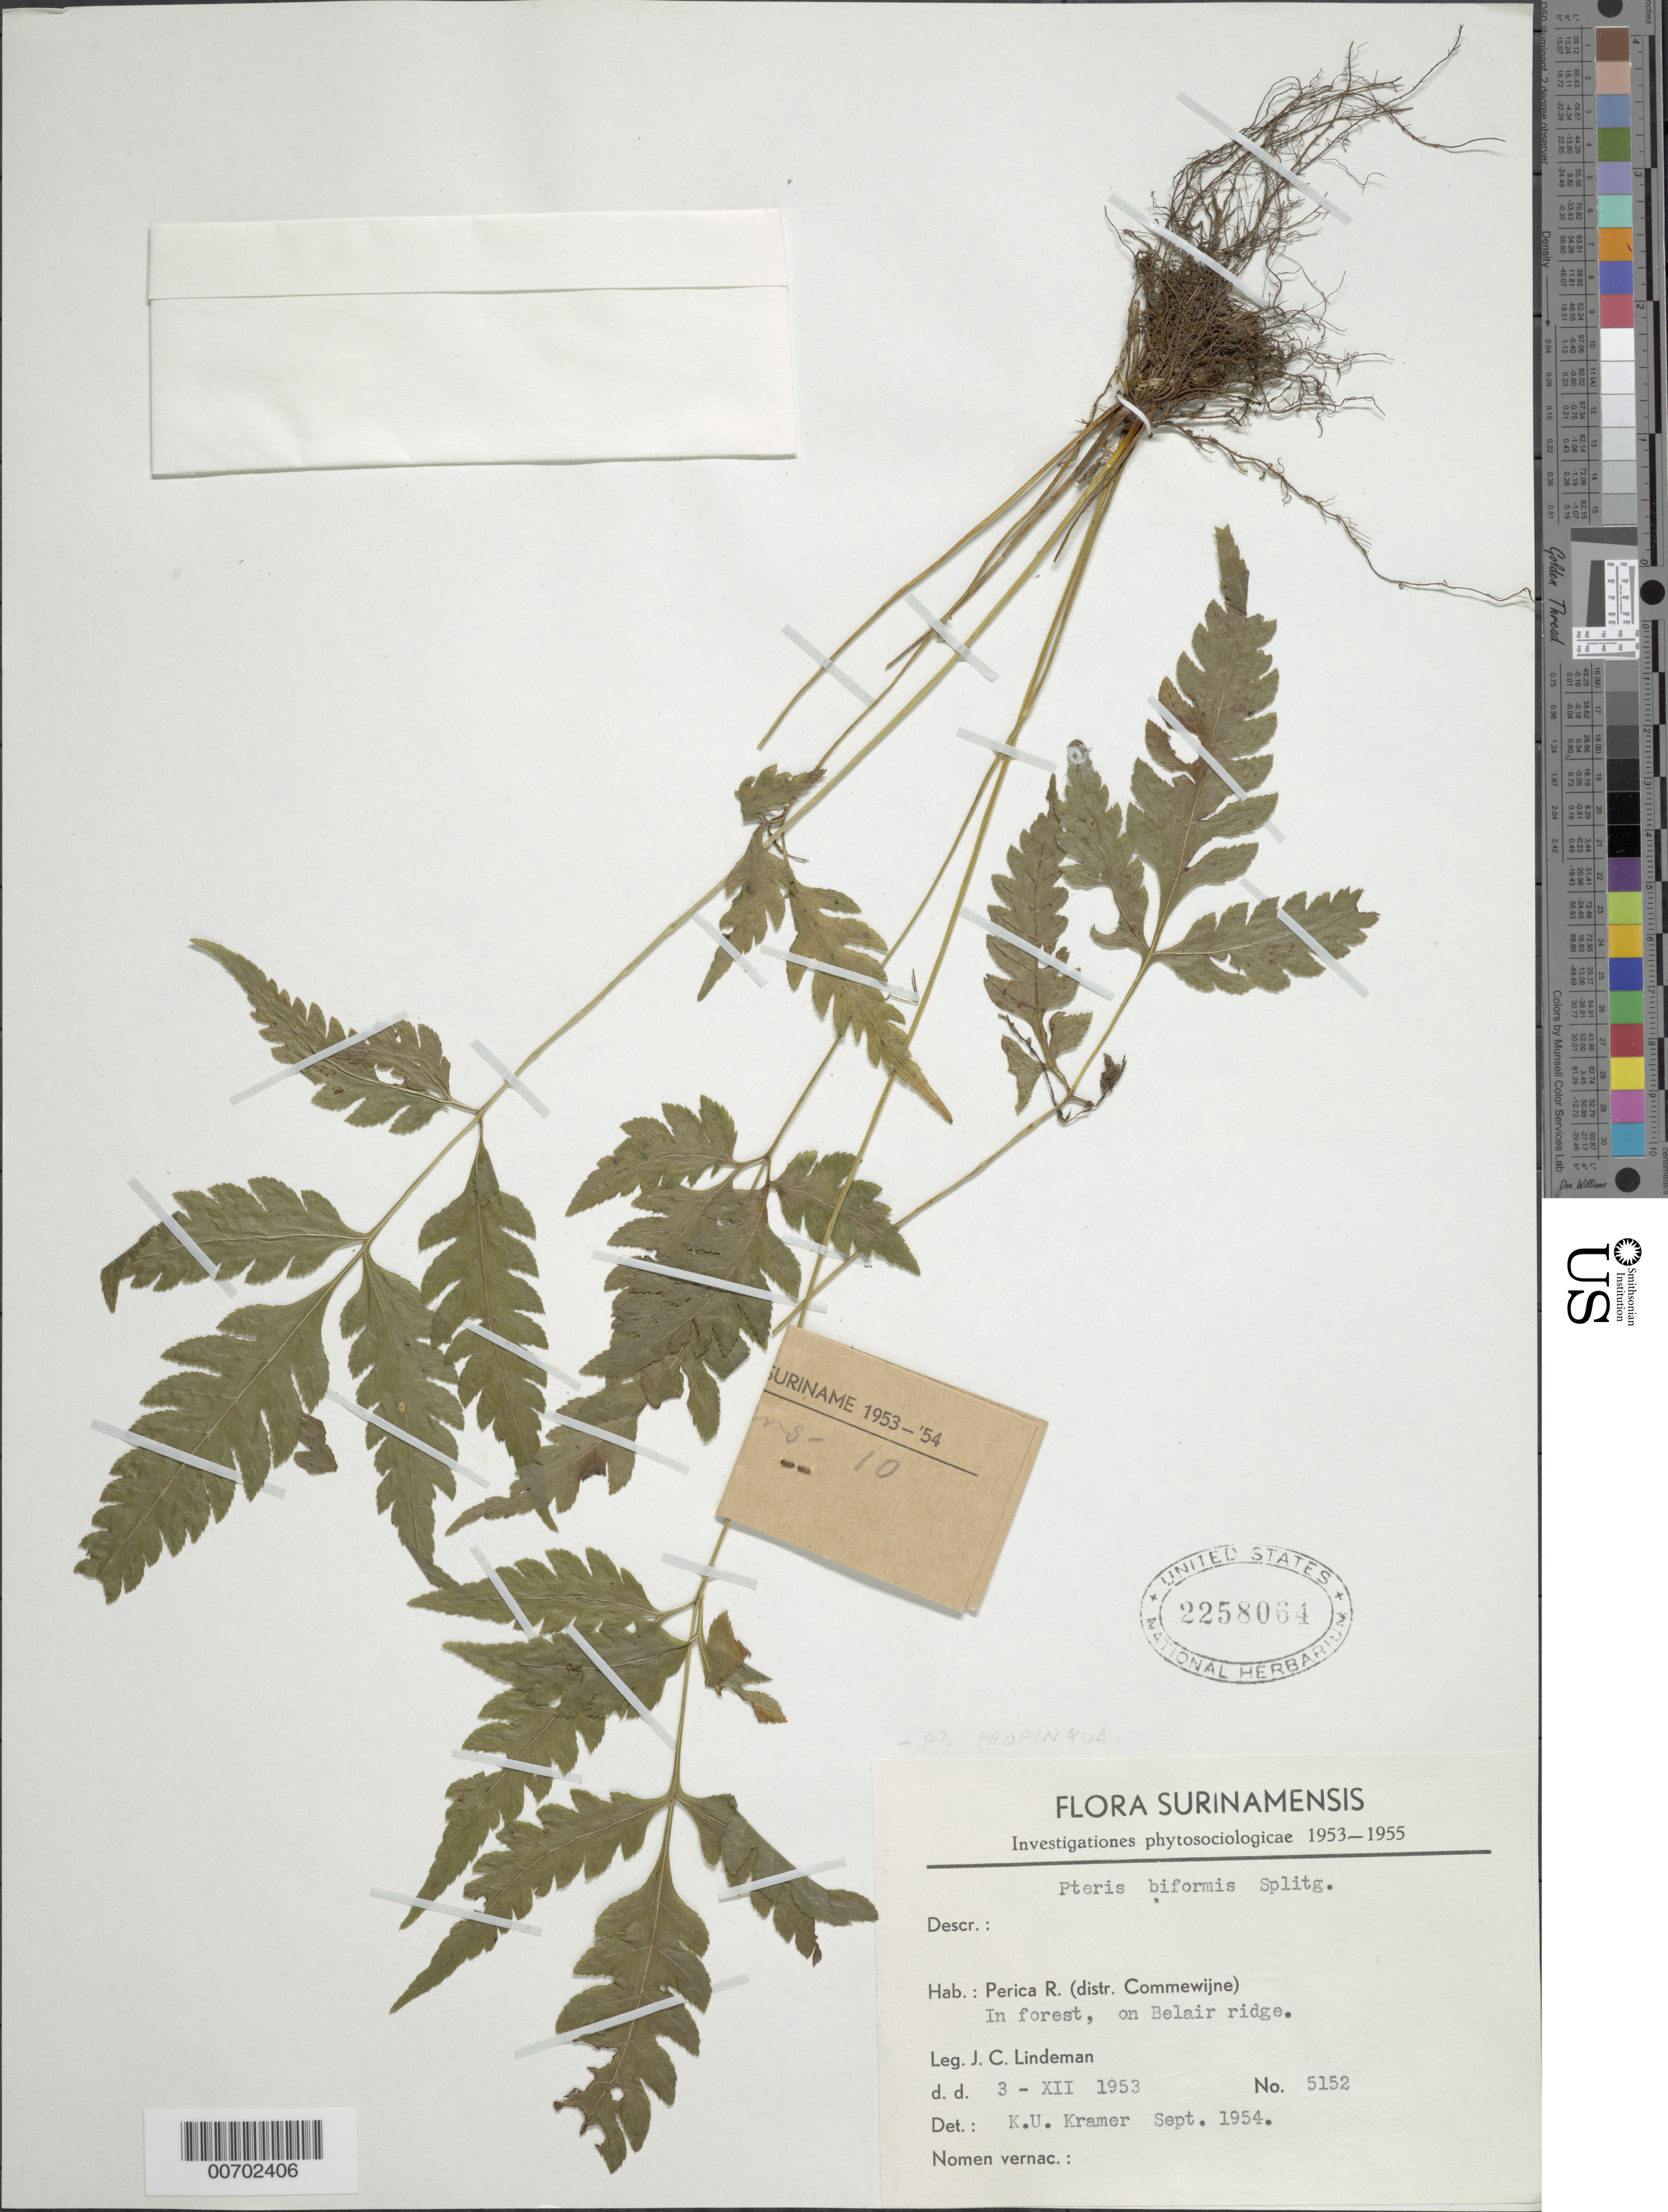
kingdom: Plantae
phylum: Tracheophyta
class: Polypodiopsida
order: Polypodiales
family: Pteridaceae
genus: Pteris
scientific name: Pteris propinqua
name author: J. Agardh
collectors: J. C. Lindeman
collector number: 5152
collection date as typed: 3-Dec-53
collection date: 1953-12-03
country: Suriname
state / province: Commewijne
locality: Perica R., Belair Ridge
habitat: Forest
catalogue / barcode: US 2258064